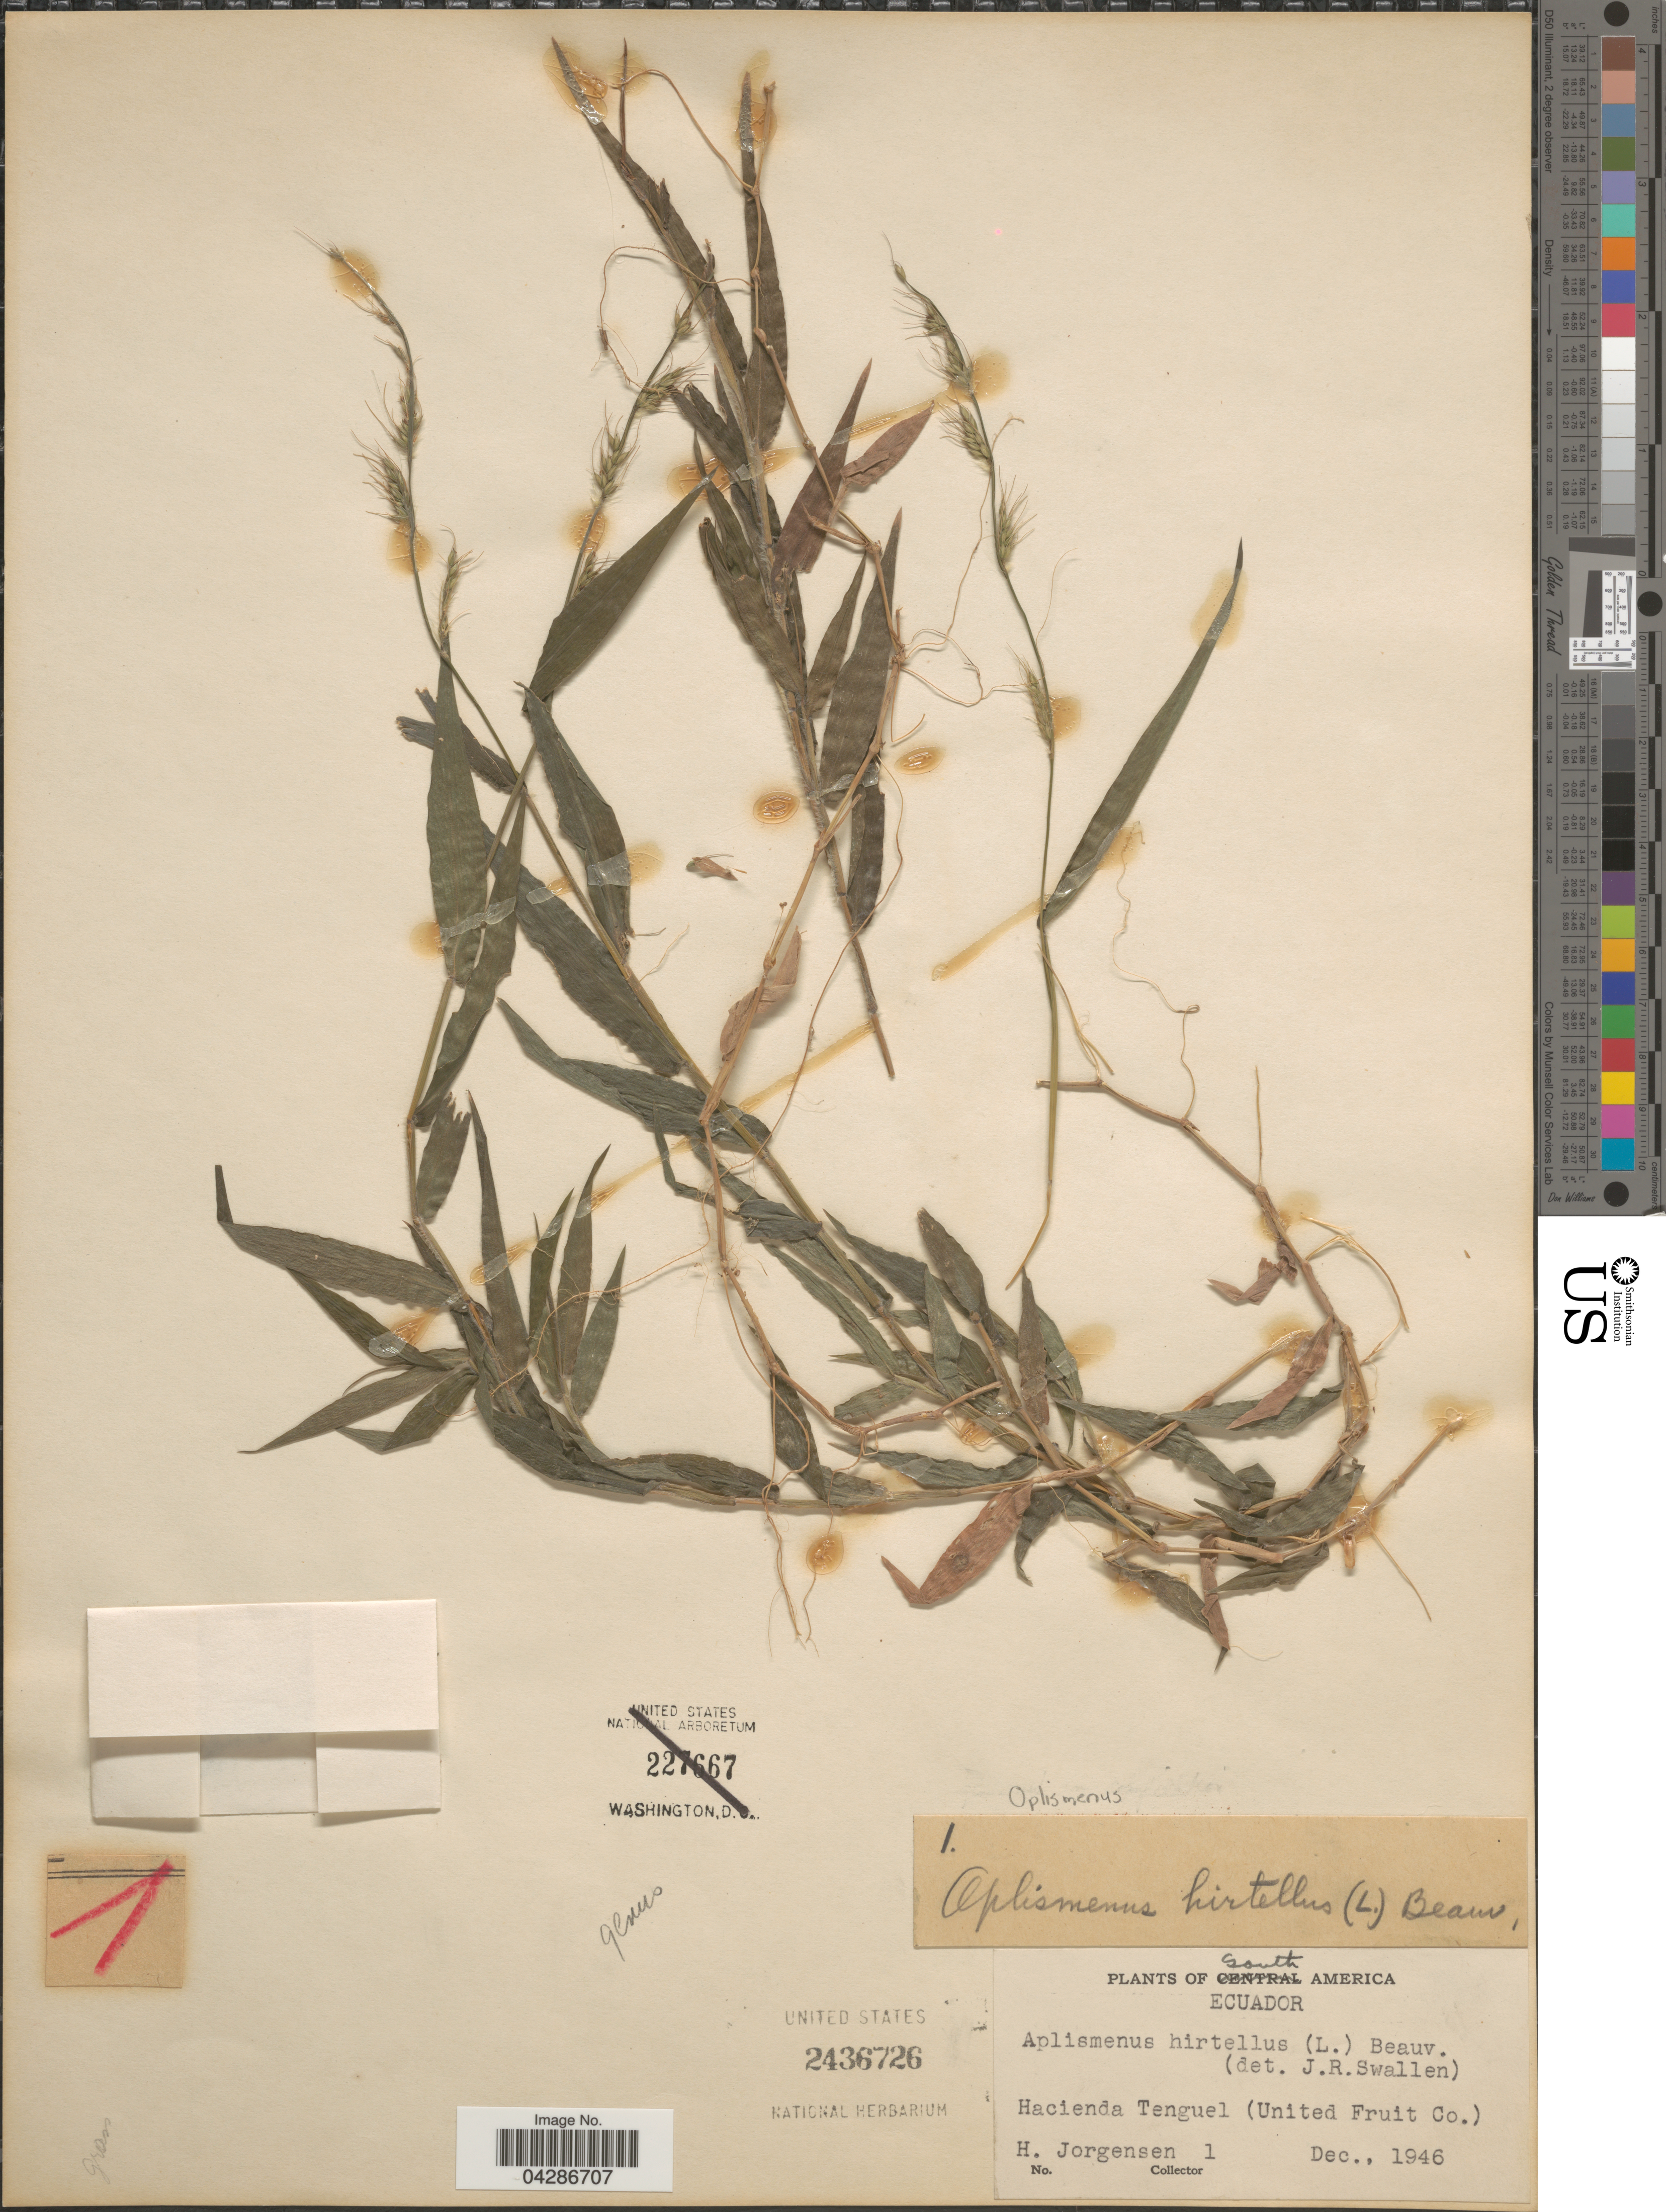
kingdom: Plantae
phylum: Tracheophyta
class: Liliopsida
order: Poales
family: Poaceae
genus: Oplismenus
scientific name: Oplismenus hirtellus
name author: (L.) P. Beauv.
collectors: H. Jørgensen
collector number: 1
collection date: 1946-12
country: Ecuador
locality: Hacienda Tenguel (United Fruit Co.).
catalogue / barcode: US 2436726